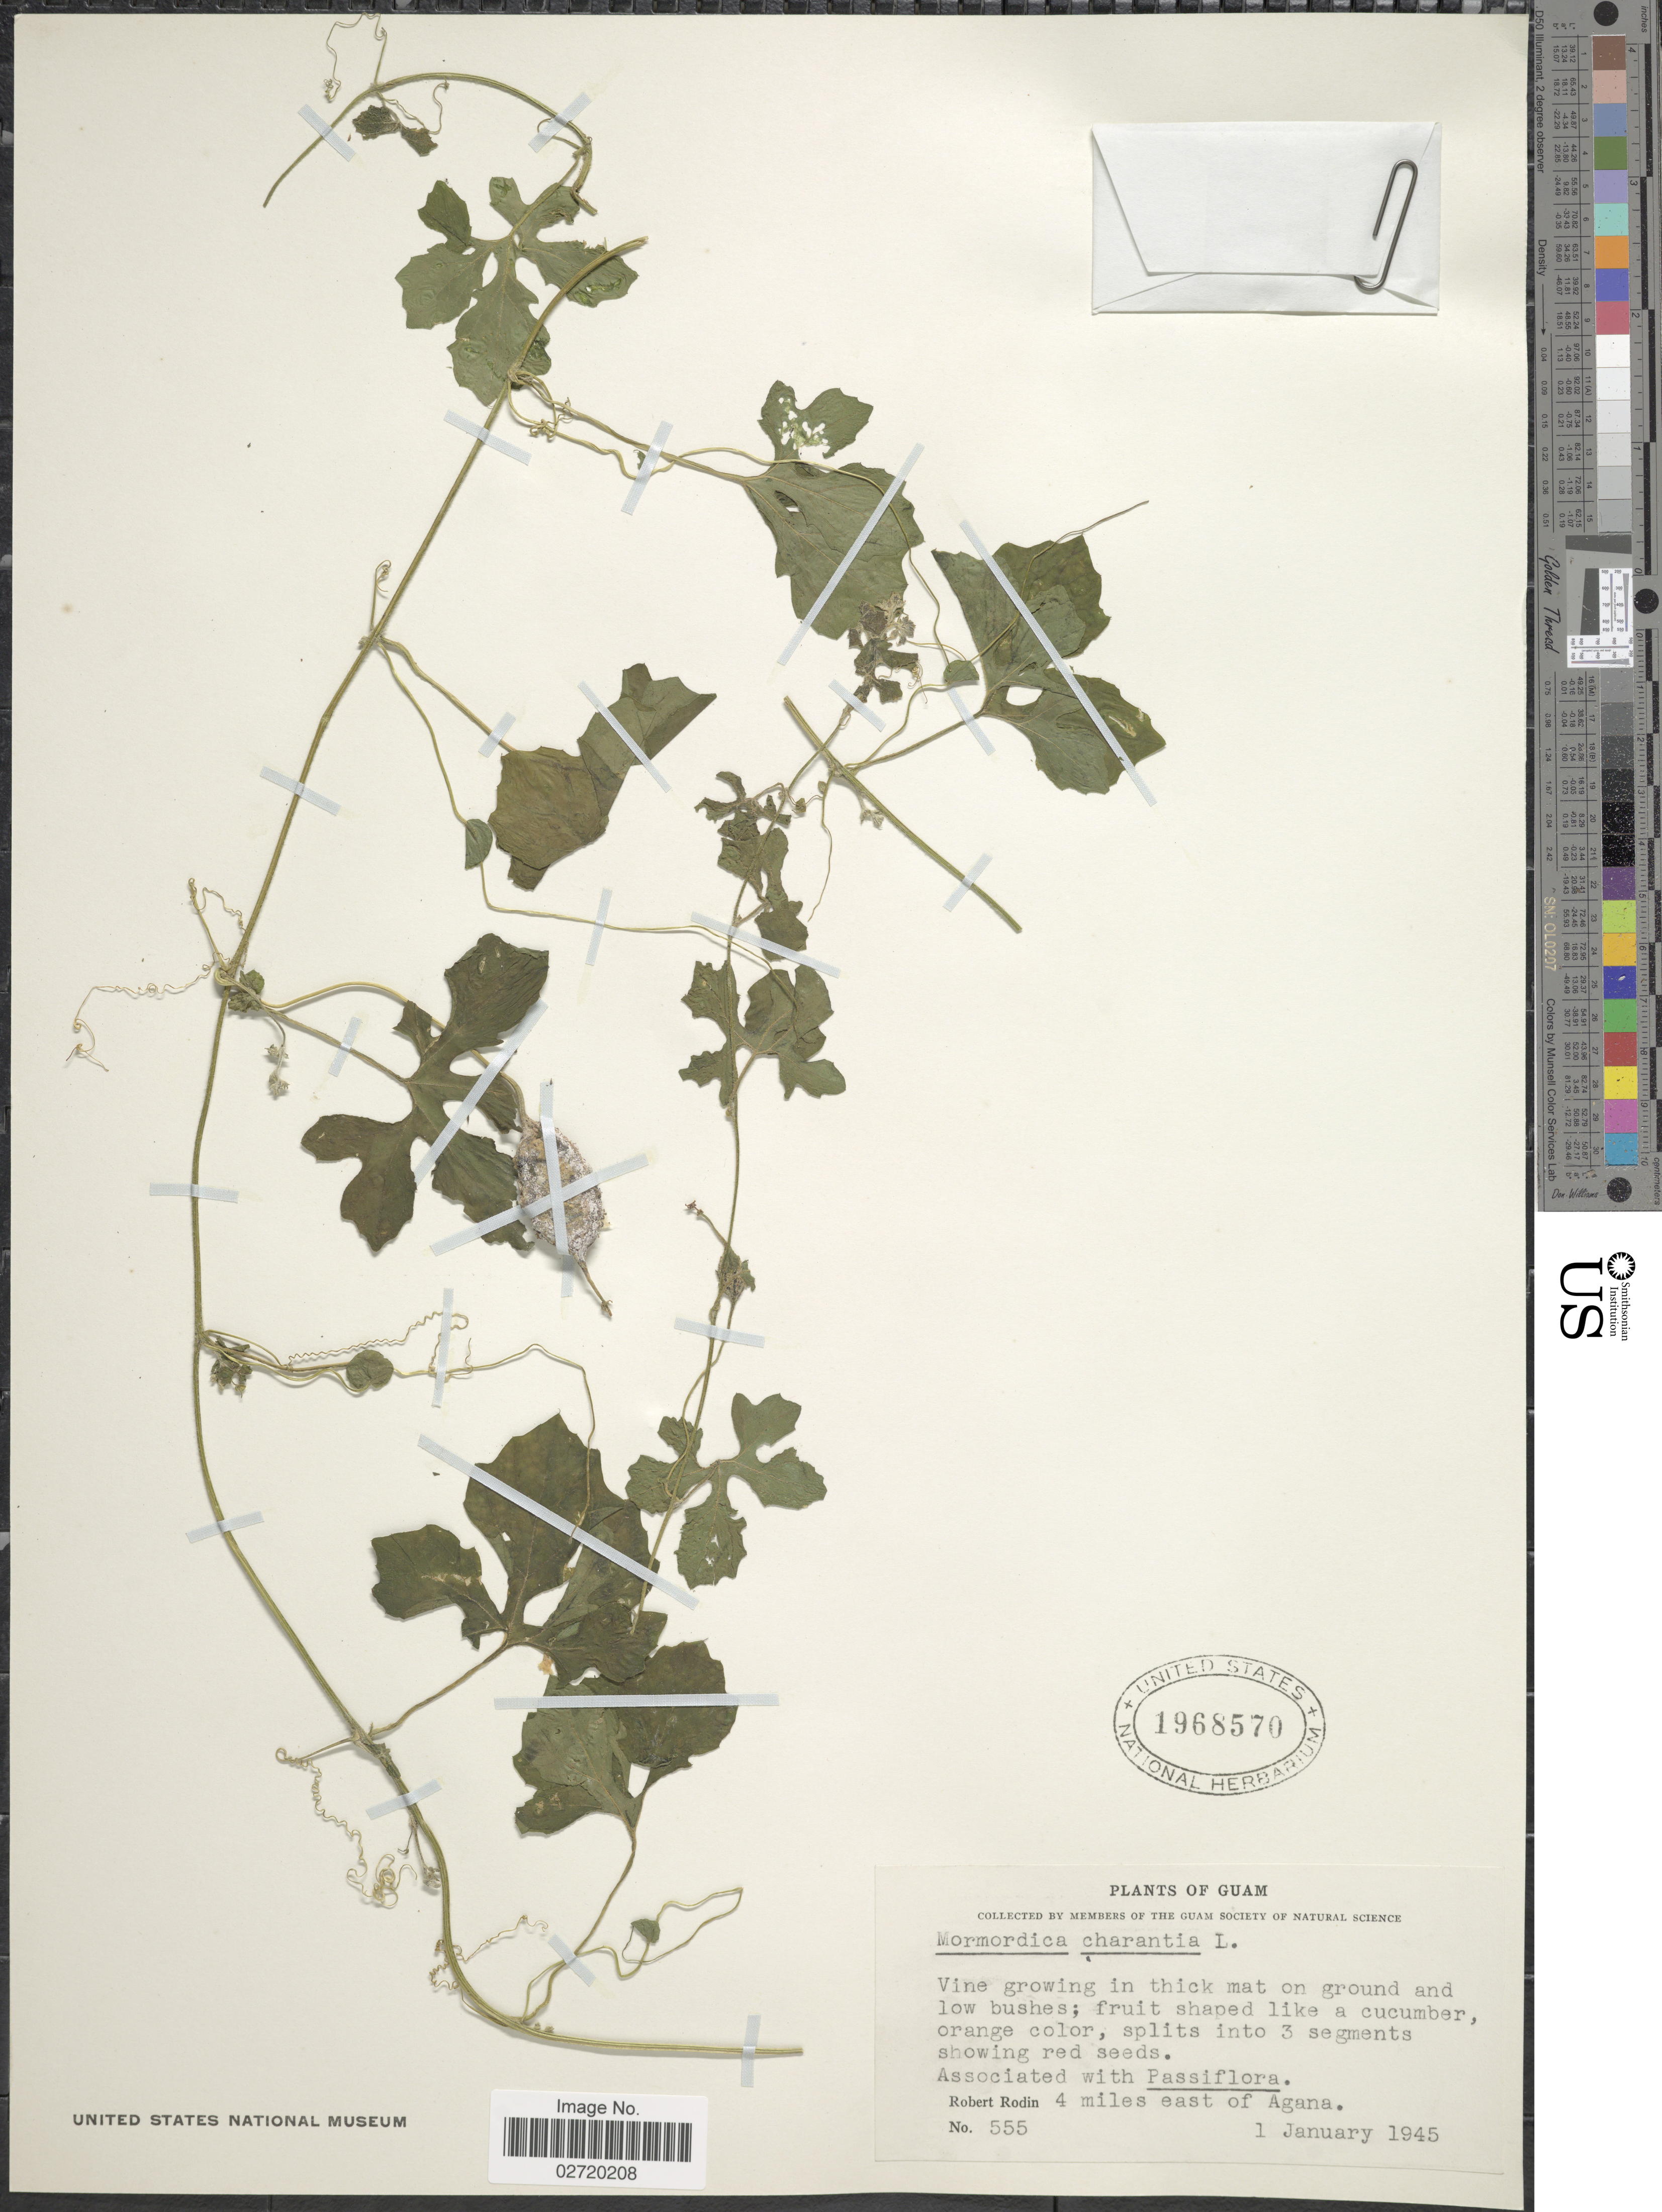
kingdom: Plantae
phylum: Tracheophyta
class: Magnoliopsida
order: Cucurbitales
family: Cucurbitaceae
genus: Momordica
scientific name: Momordica charantia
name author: L.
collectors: R. Rodin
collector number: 555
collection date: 1945-01-01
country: Guam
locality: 4 miles east of Agana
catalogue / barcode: US 1968570